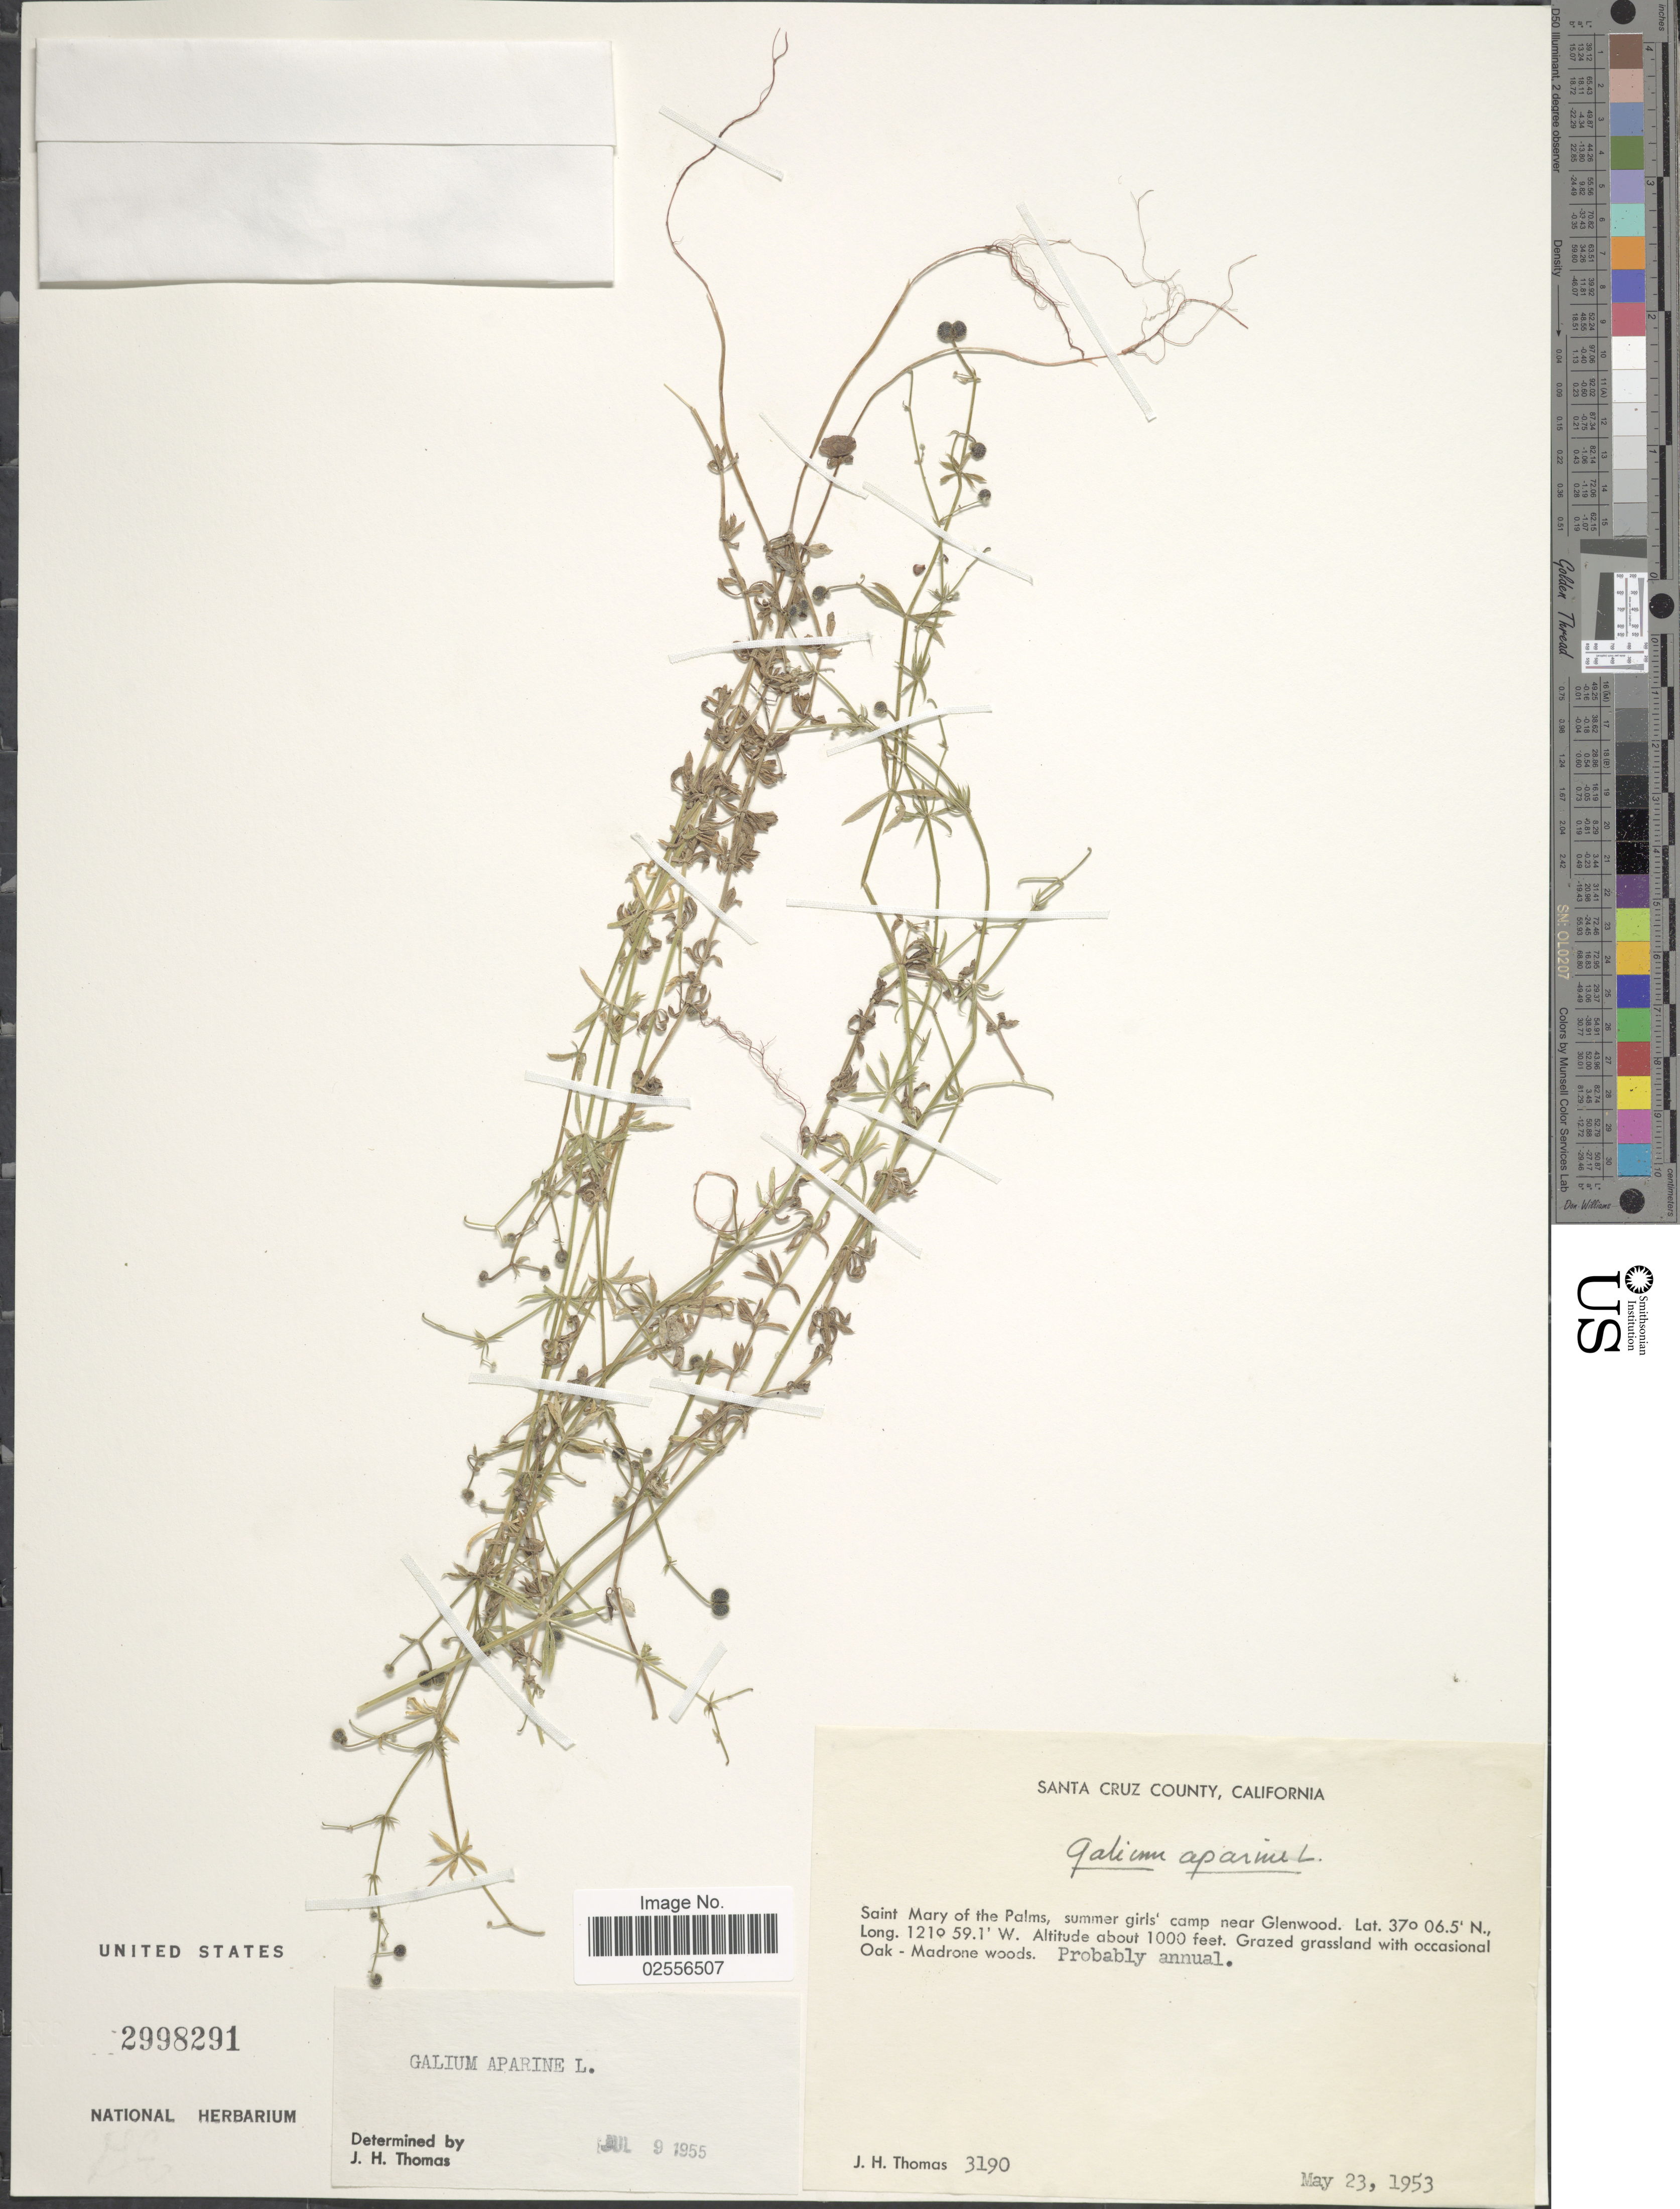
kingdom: Plantae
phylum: Tracheophyta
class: Magnoliopsida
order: Gentianales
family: Rubiaceae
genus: Galium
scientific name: Galium aparine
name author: L.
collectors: J. H. Thomas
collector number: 3190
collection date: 1953-05-23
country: United States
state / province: California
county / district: Santa Cruz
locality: Santa Cruz County, Sain Mary of the Palms, summer girls, camp near Glenwood.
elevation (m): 305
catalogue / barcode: US 2998291